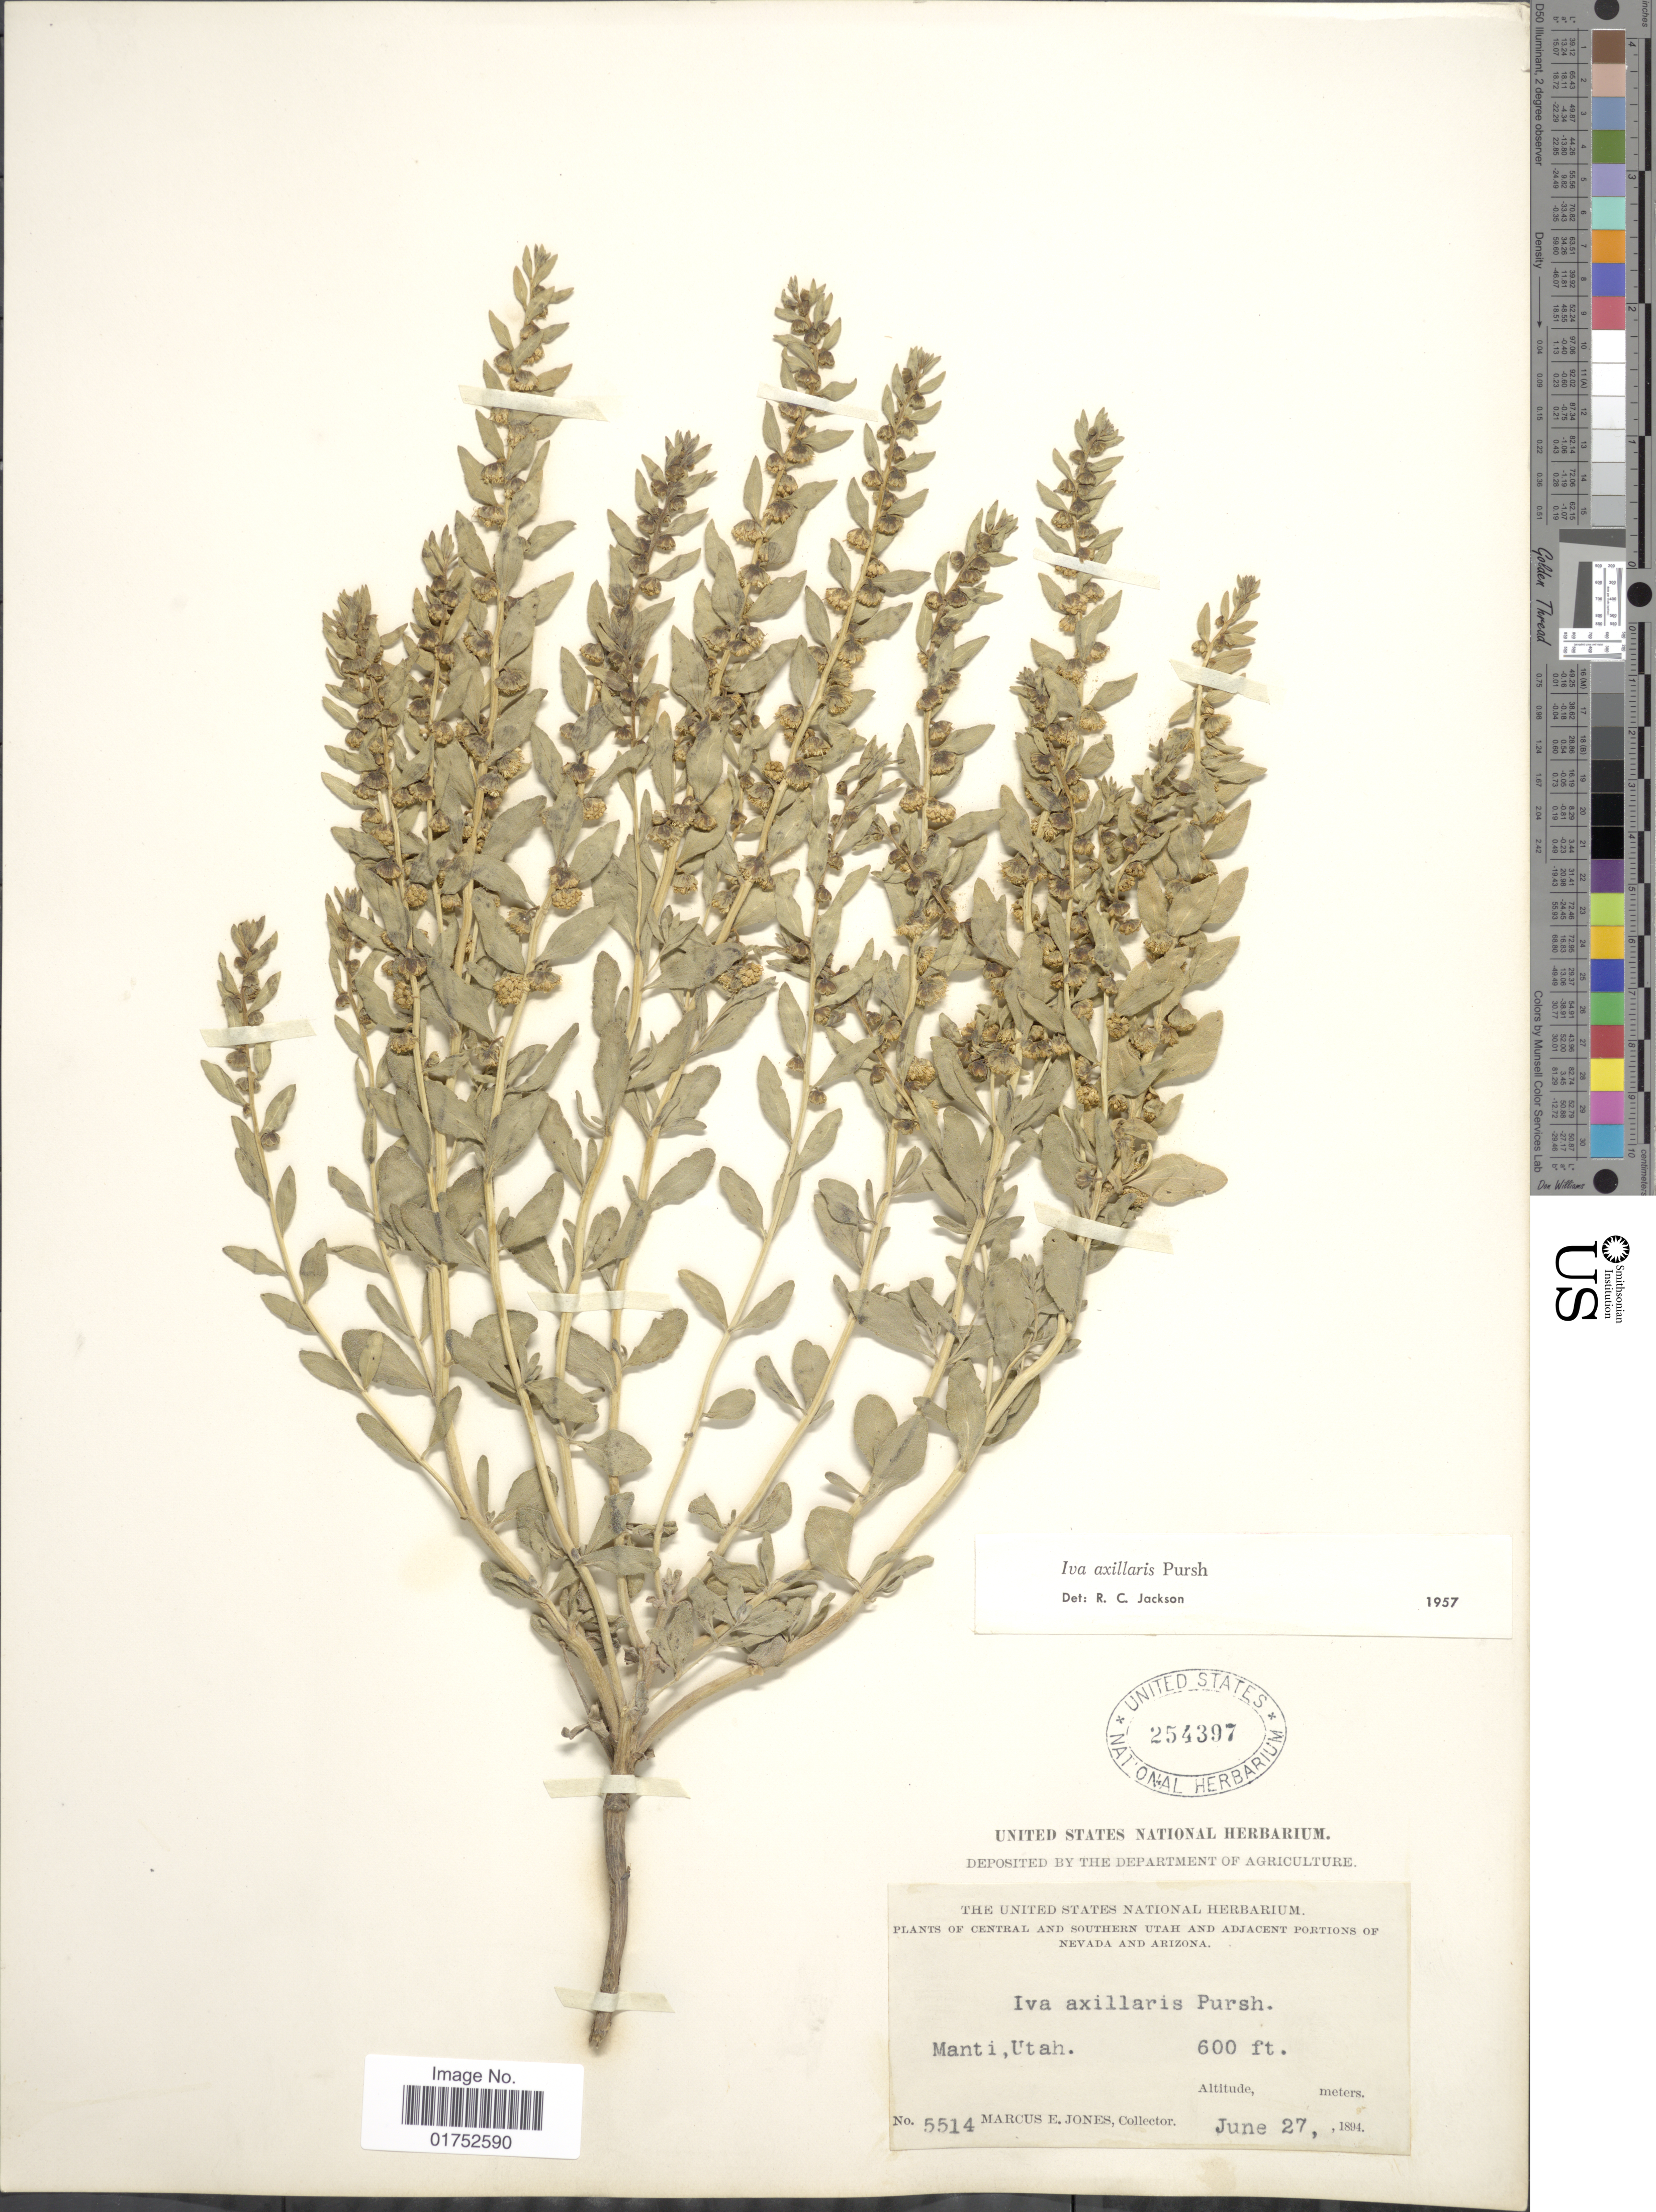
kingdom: Plantae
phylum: Tracheophyta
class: Magnoliopsida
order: Asterales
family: Asteraceae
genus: Iva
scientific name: Iva axillaris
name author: Pursh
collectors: M. E. Jones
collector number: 5514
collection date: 1894-06-27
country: United States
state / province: Utah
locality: Manti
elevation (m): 183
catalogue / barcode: US 254397